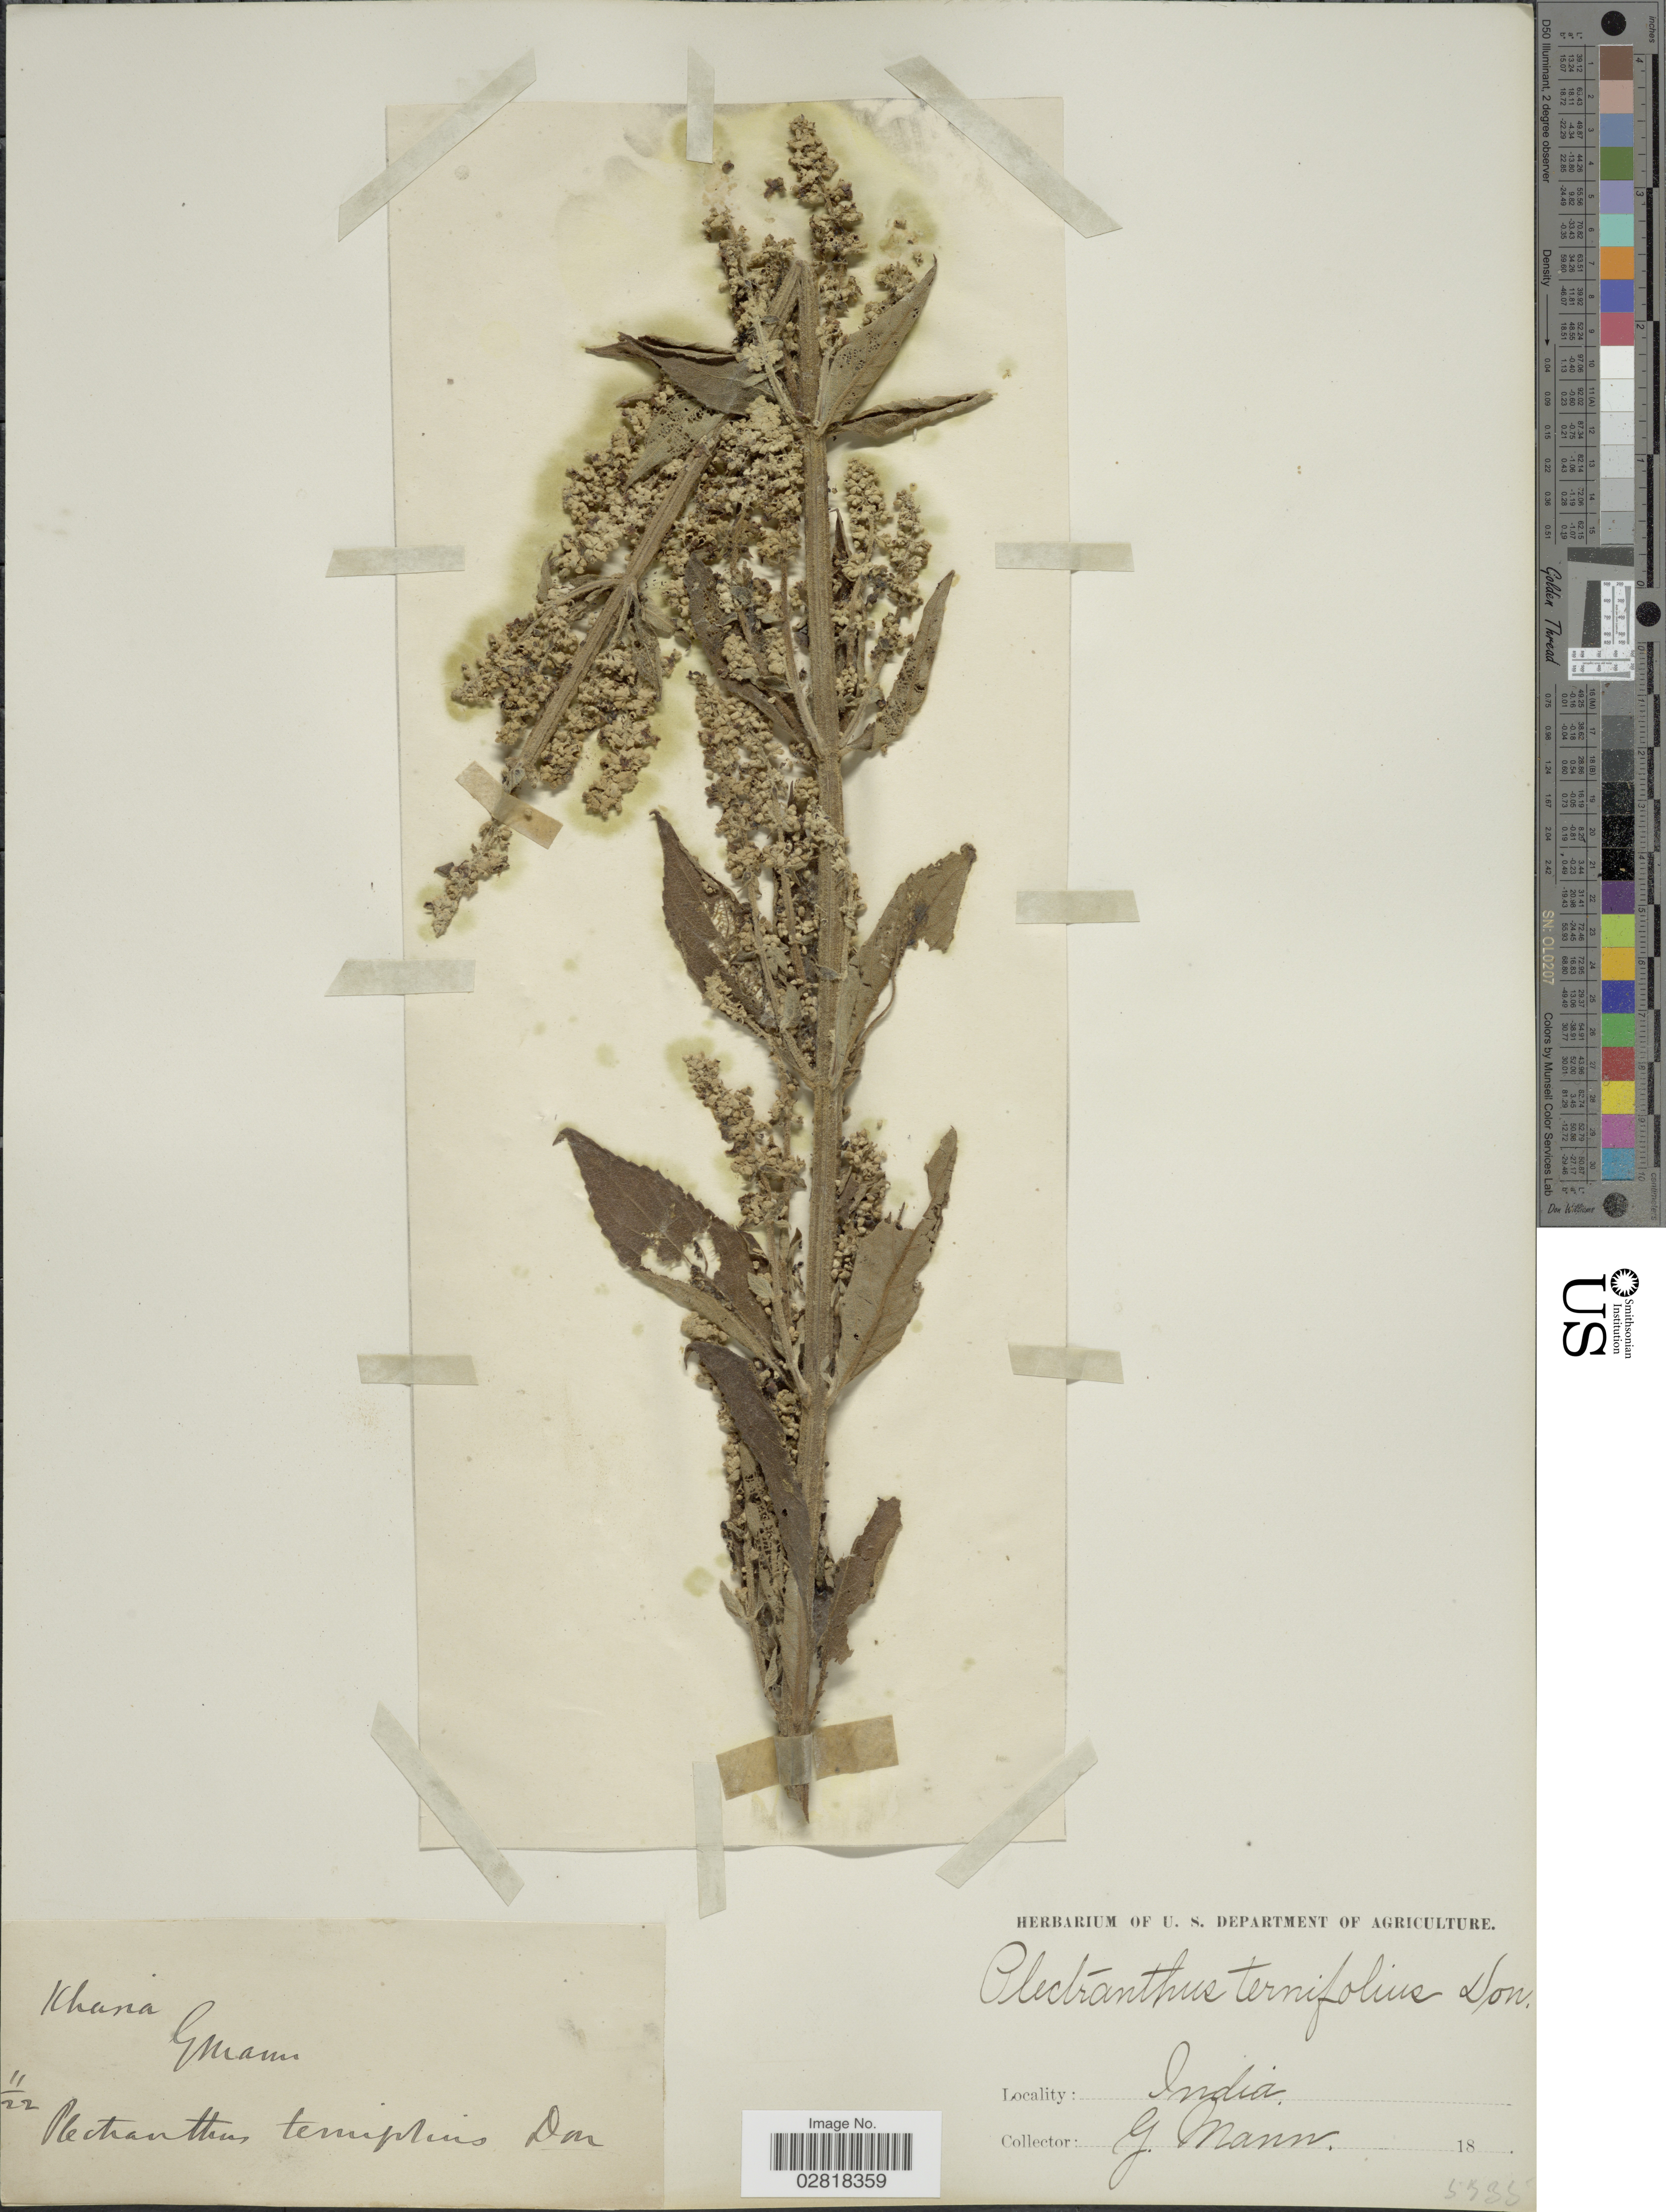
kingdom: Plantae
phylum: Tracheophyta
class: Magnoliopsida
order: Lamiales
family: Lamiaceae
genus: Plectranthus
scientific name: Plectranthus ternifolius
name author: D. Don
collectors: G. Mann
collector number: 5335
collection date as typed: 18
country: India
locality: Khasia